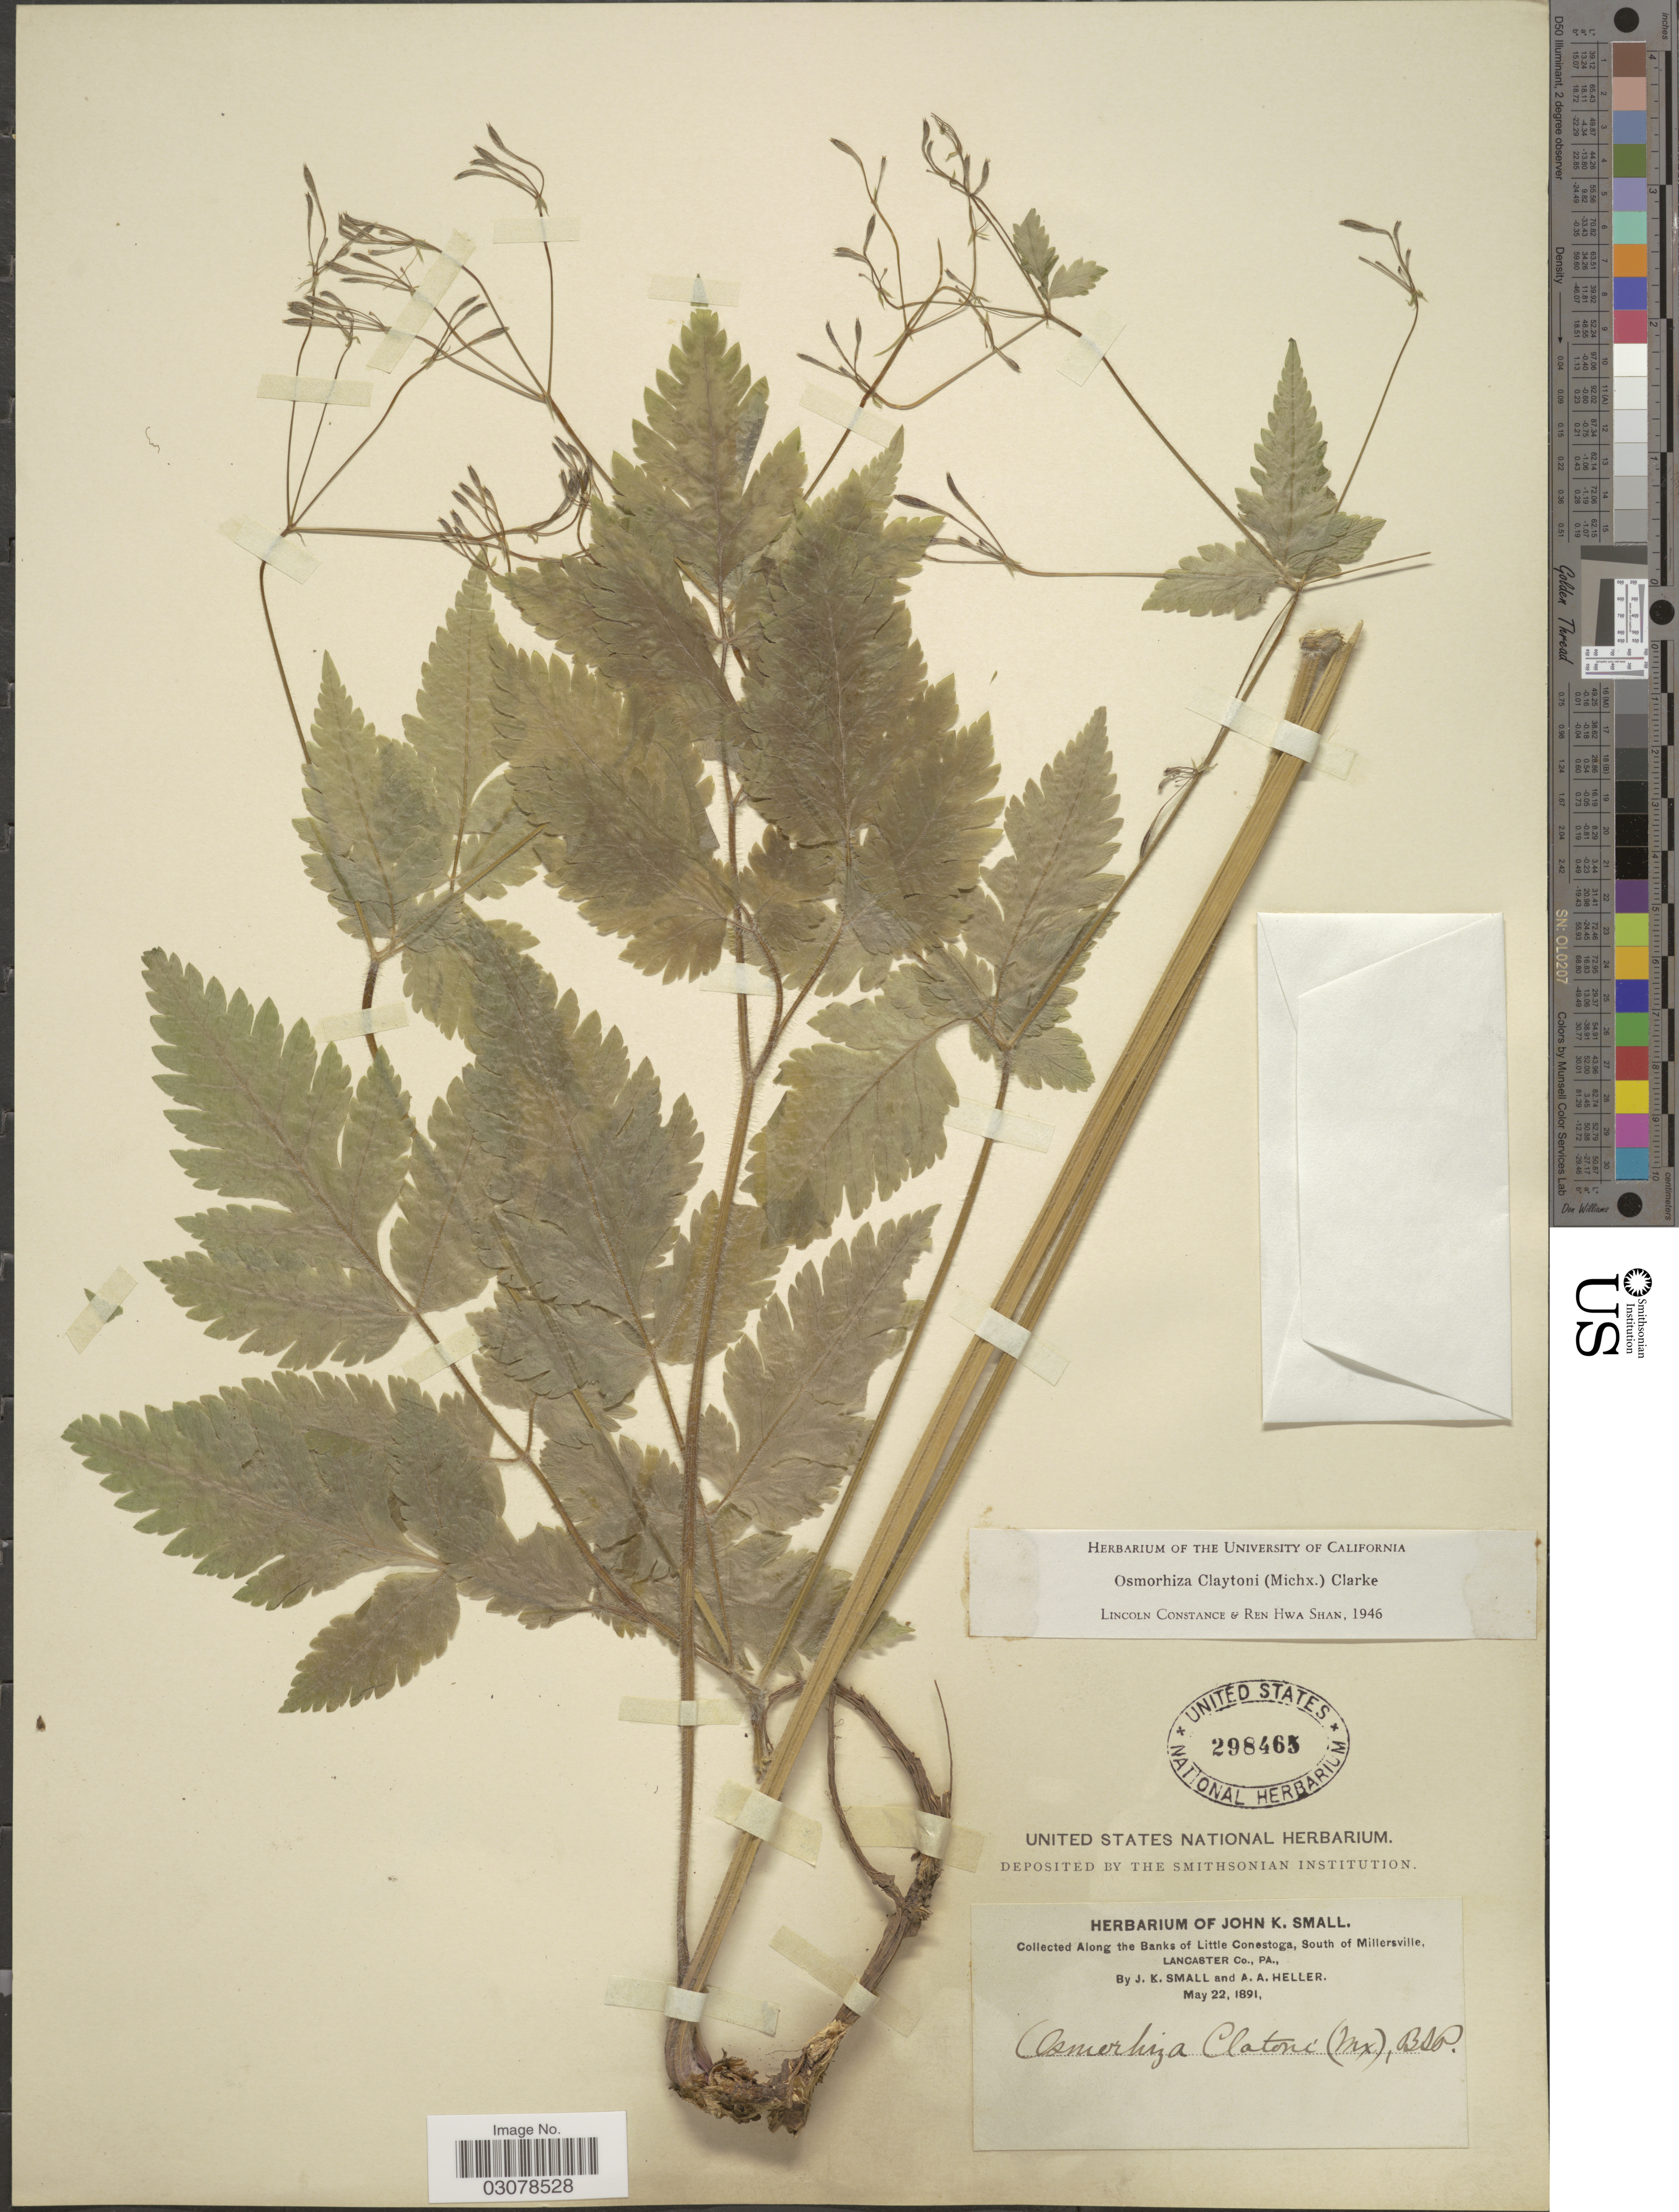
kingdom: Plantae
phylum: Tracheophyta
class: Magnoliopsida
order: Apiales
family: Apiaceae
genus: Osmorhiza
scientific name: Osmorhiza claytonii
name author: (Michx.) C.B. Clarke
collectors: J. K. Small & A. A. Heller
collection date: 1891-05-22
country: United States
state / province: Pennsylvania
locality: Collected Along the Banks of Little Conestoga, South of Millersville, Lancaster Co.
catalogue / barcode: US 298465